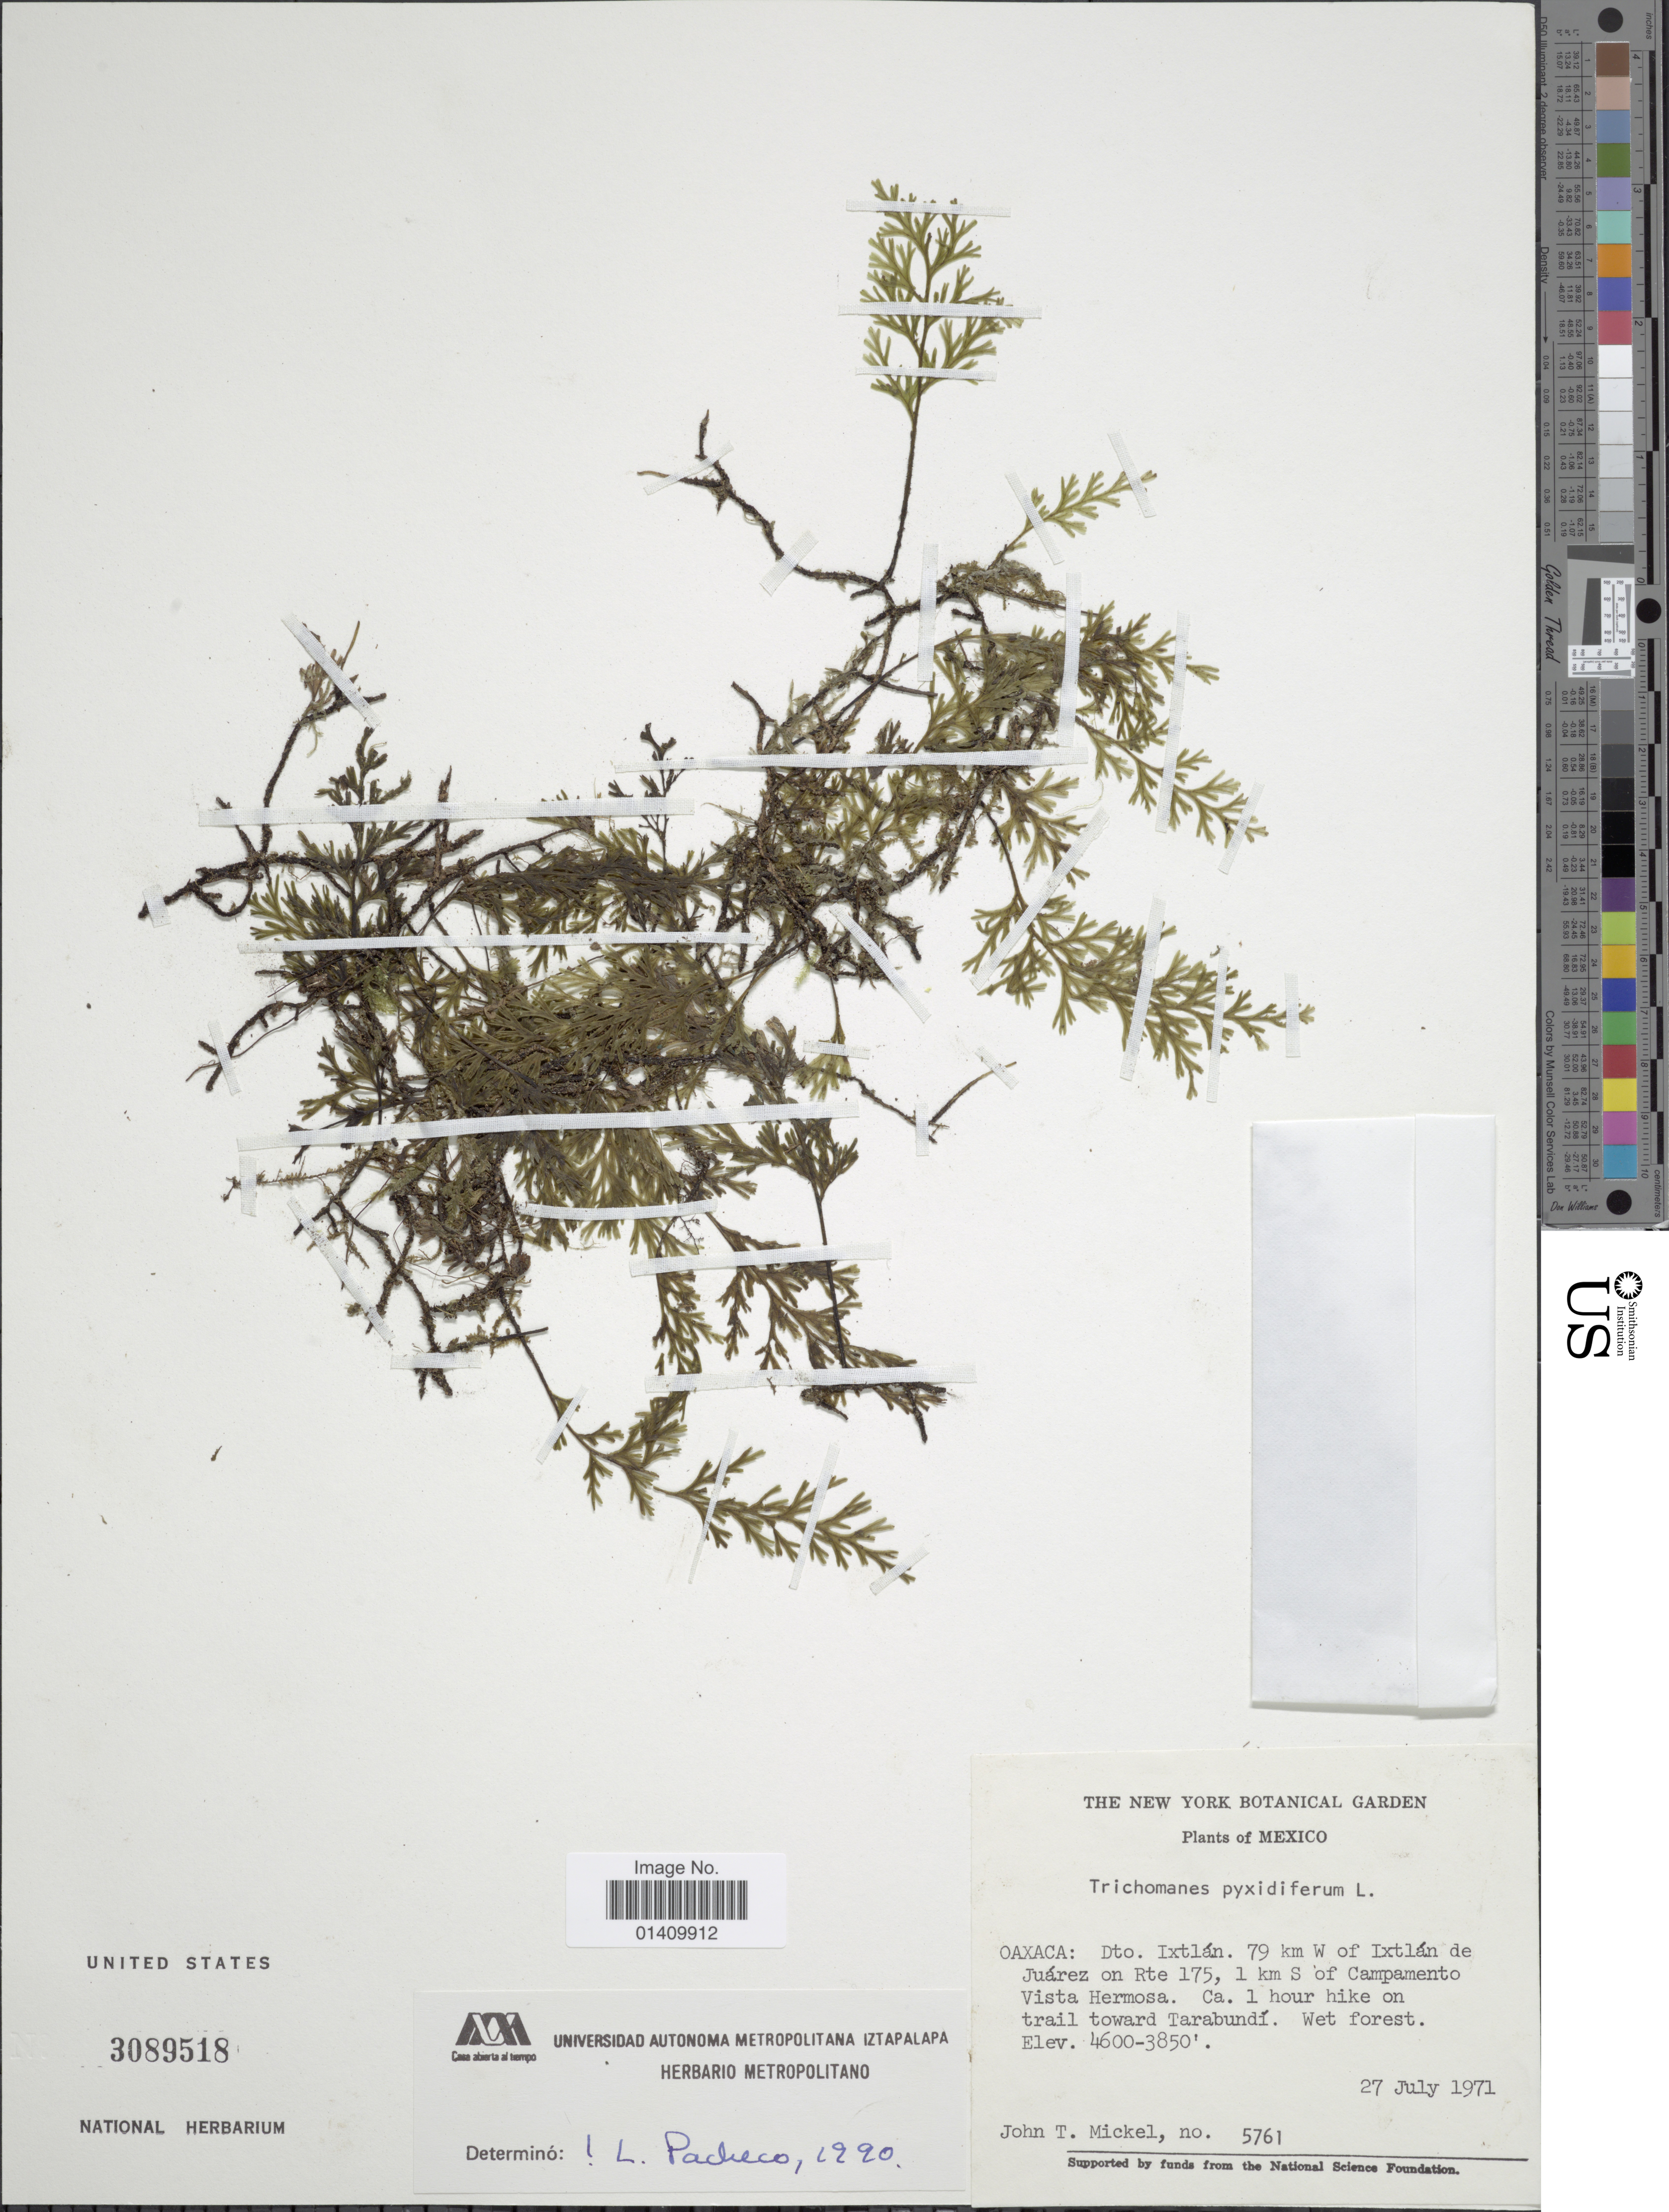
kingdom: Plantae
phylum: Tracheophyta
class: Polypodiopsida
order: Hymenophyllales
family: Hymenophyllaceae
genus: Polyphlebium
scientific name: Polyphlebium pyxidiferum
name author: (L.) Ebihara & Dubuisson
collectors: J. T. Mickel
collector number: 5761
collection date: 1971-07-27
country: Mexico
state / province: Oaxaca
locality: Oaxaca: Dto. Ixtlan. 79km W of Ixtlan de Juarez on rte 175, 1 km S of Campamento Vista Hermosa ca. 1hour hike on trail toward Tarabundi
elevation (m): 1173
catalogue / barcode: US 3089518